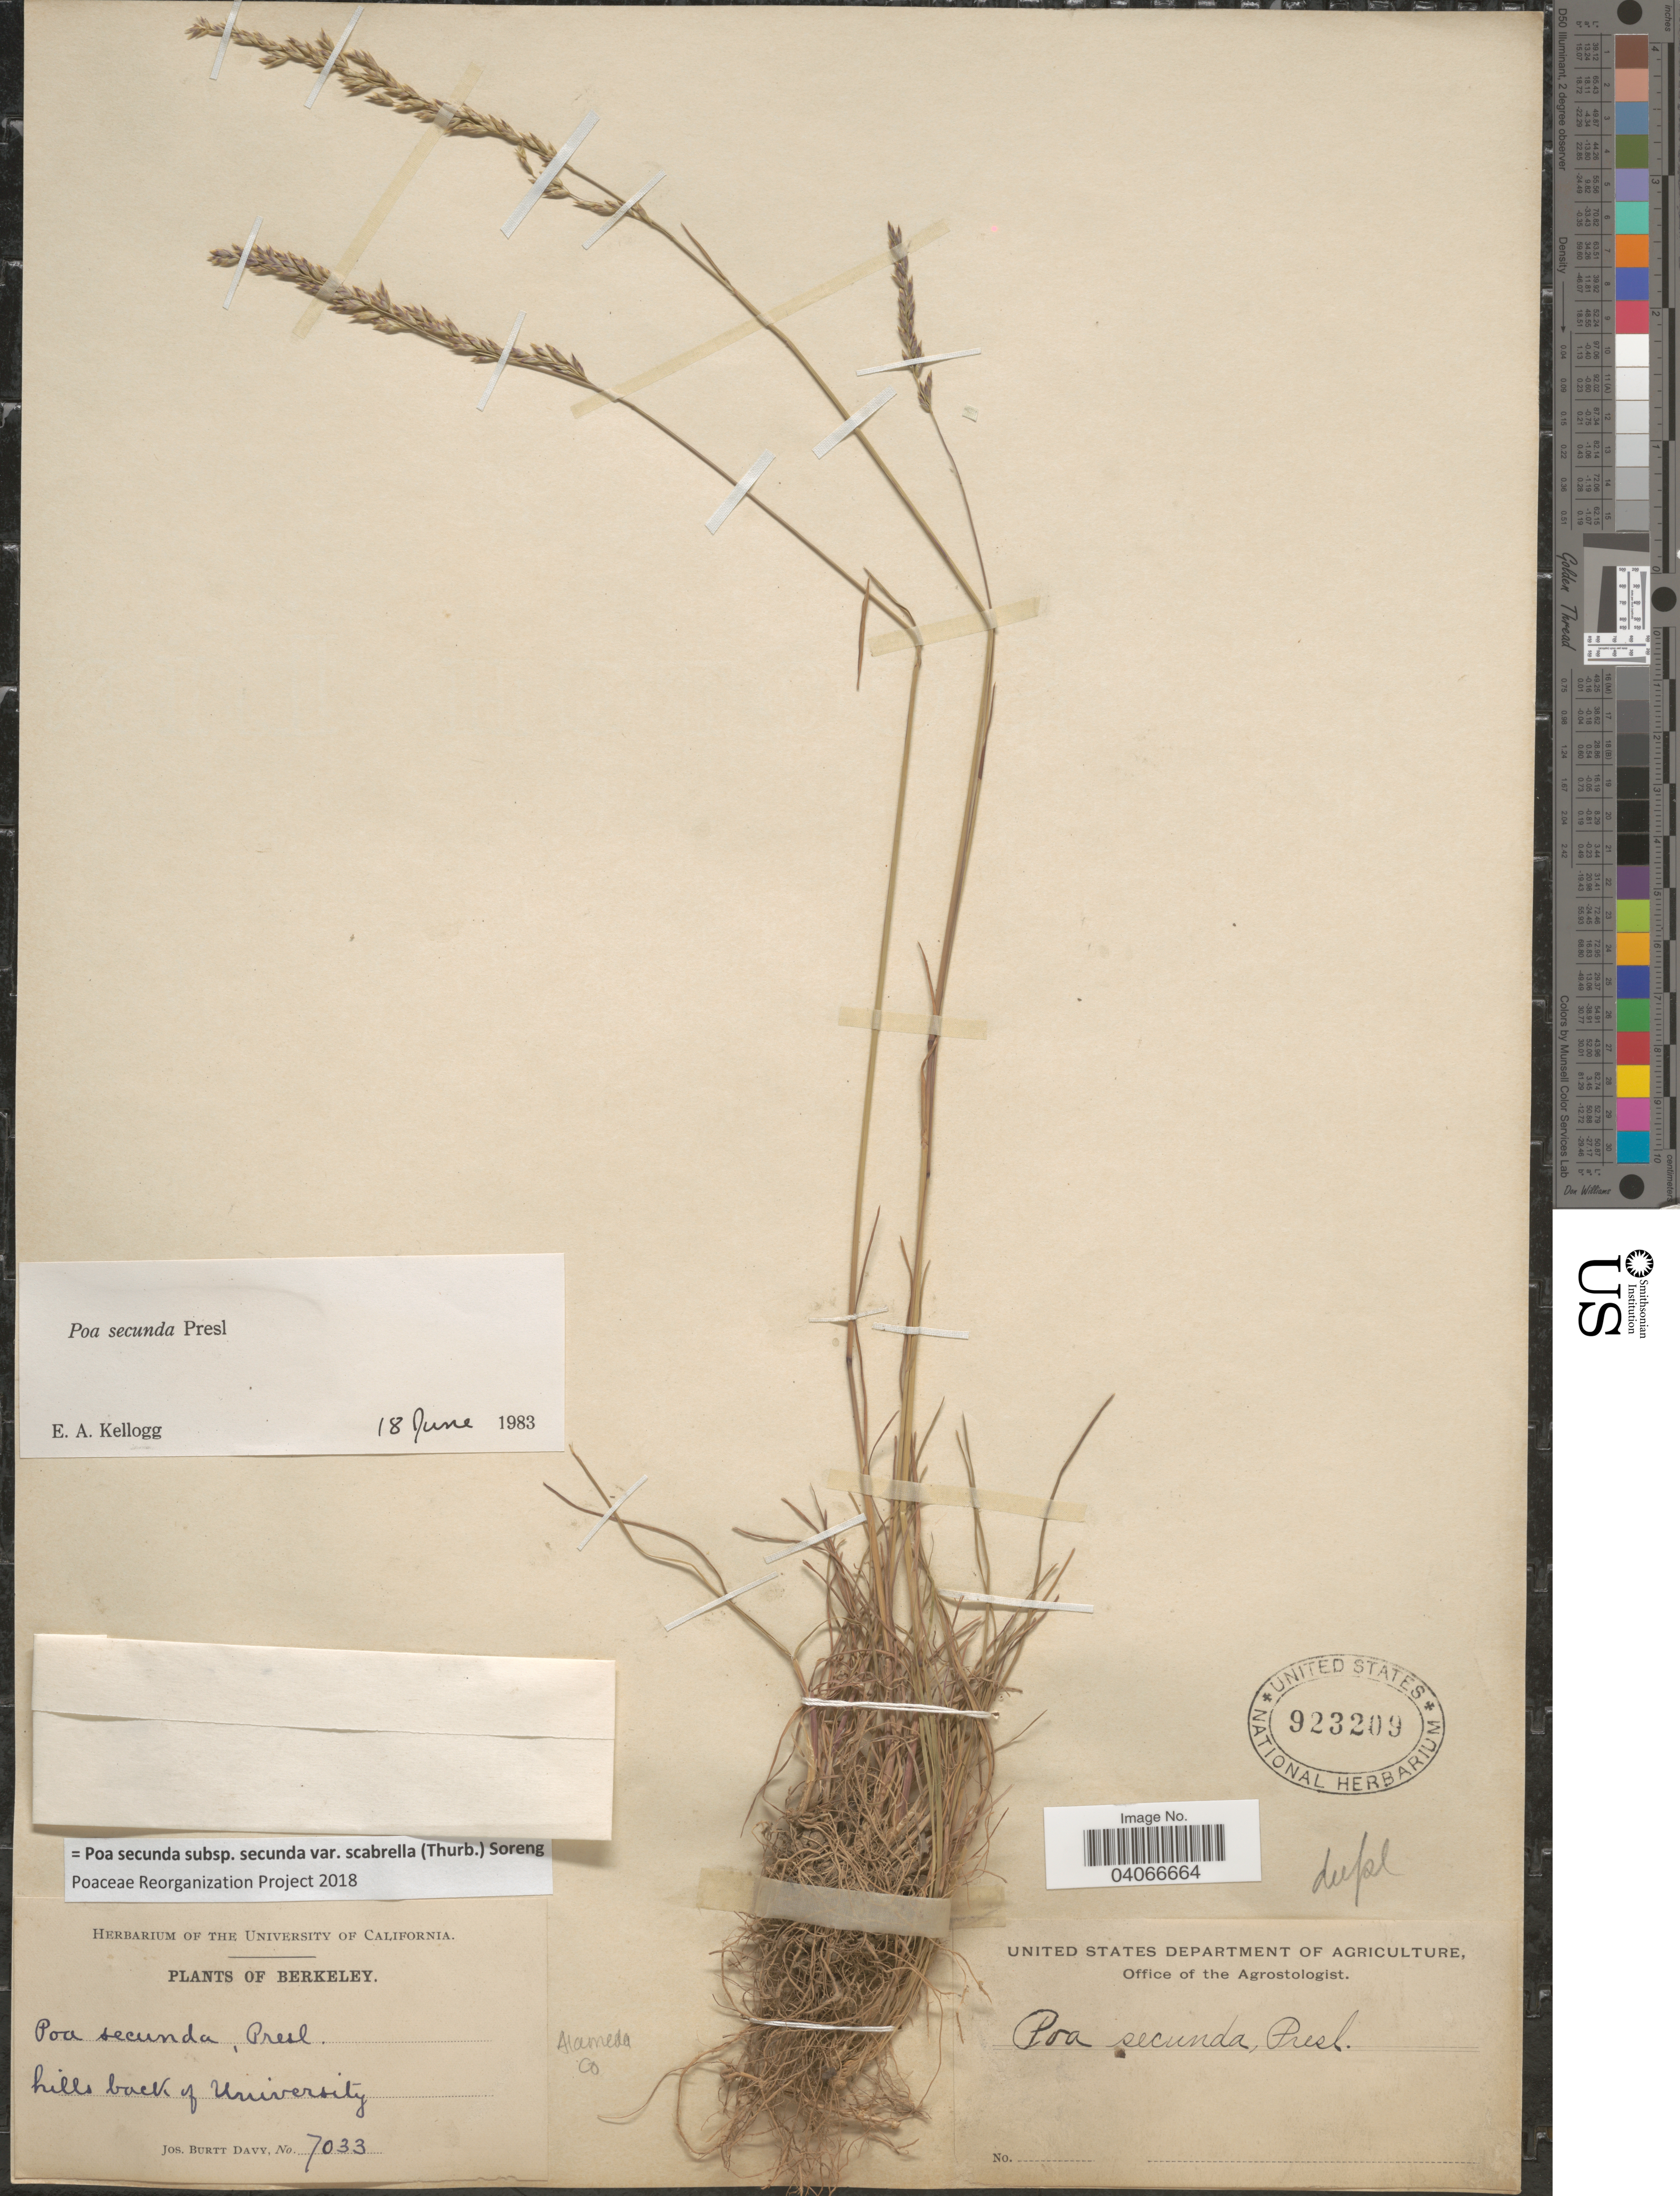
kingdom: Plantae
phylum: Tracheophyta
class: Liliopsida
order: Poales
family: Poaceae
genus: Poa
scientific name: Poa secunda subsp. secunda var. scabrella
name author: (Thurb.) Soreng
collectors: J. Burtt Davy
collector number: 7033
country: United States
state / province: California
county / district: Alameda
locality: Berkeley. Hills back of University. Alameda Co.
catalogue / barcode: US 923209